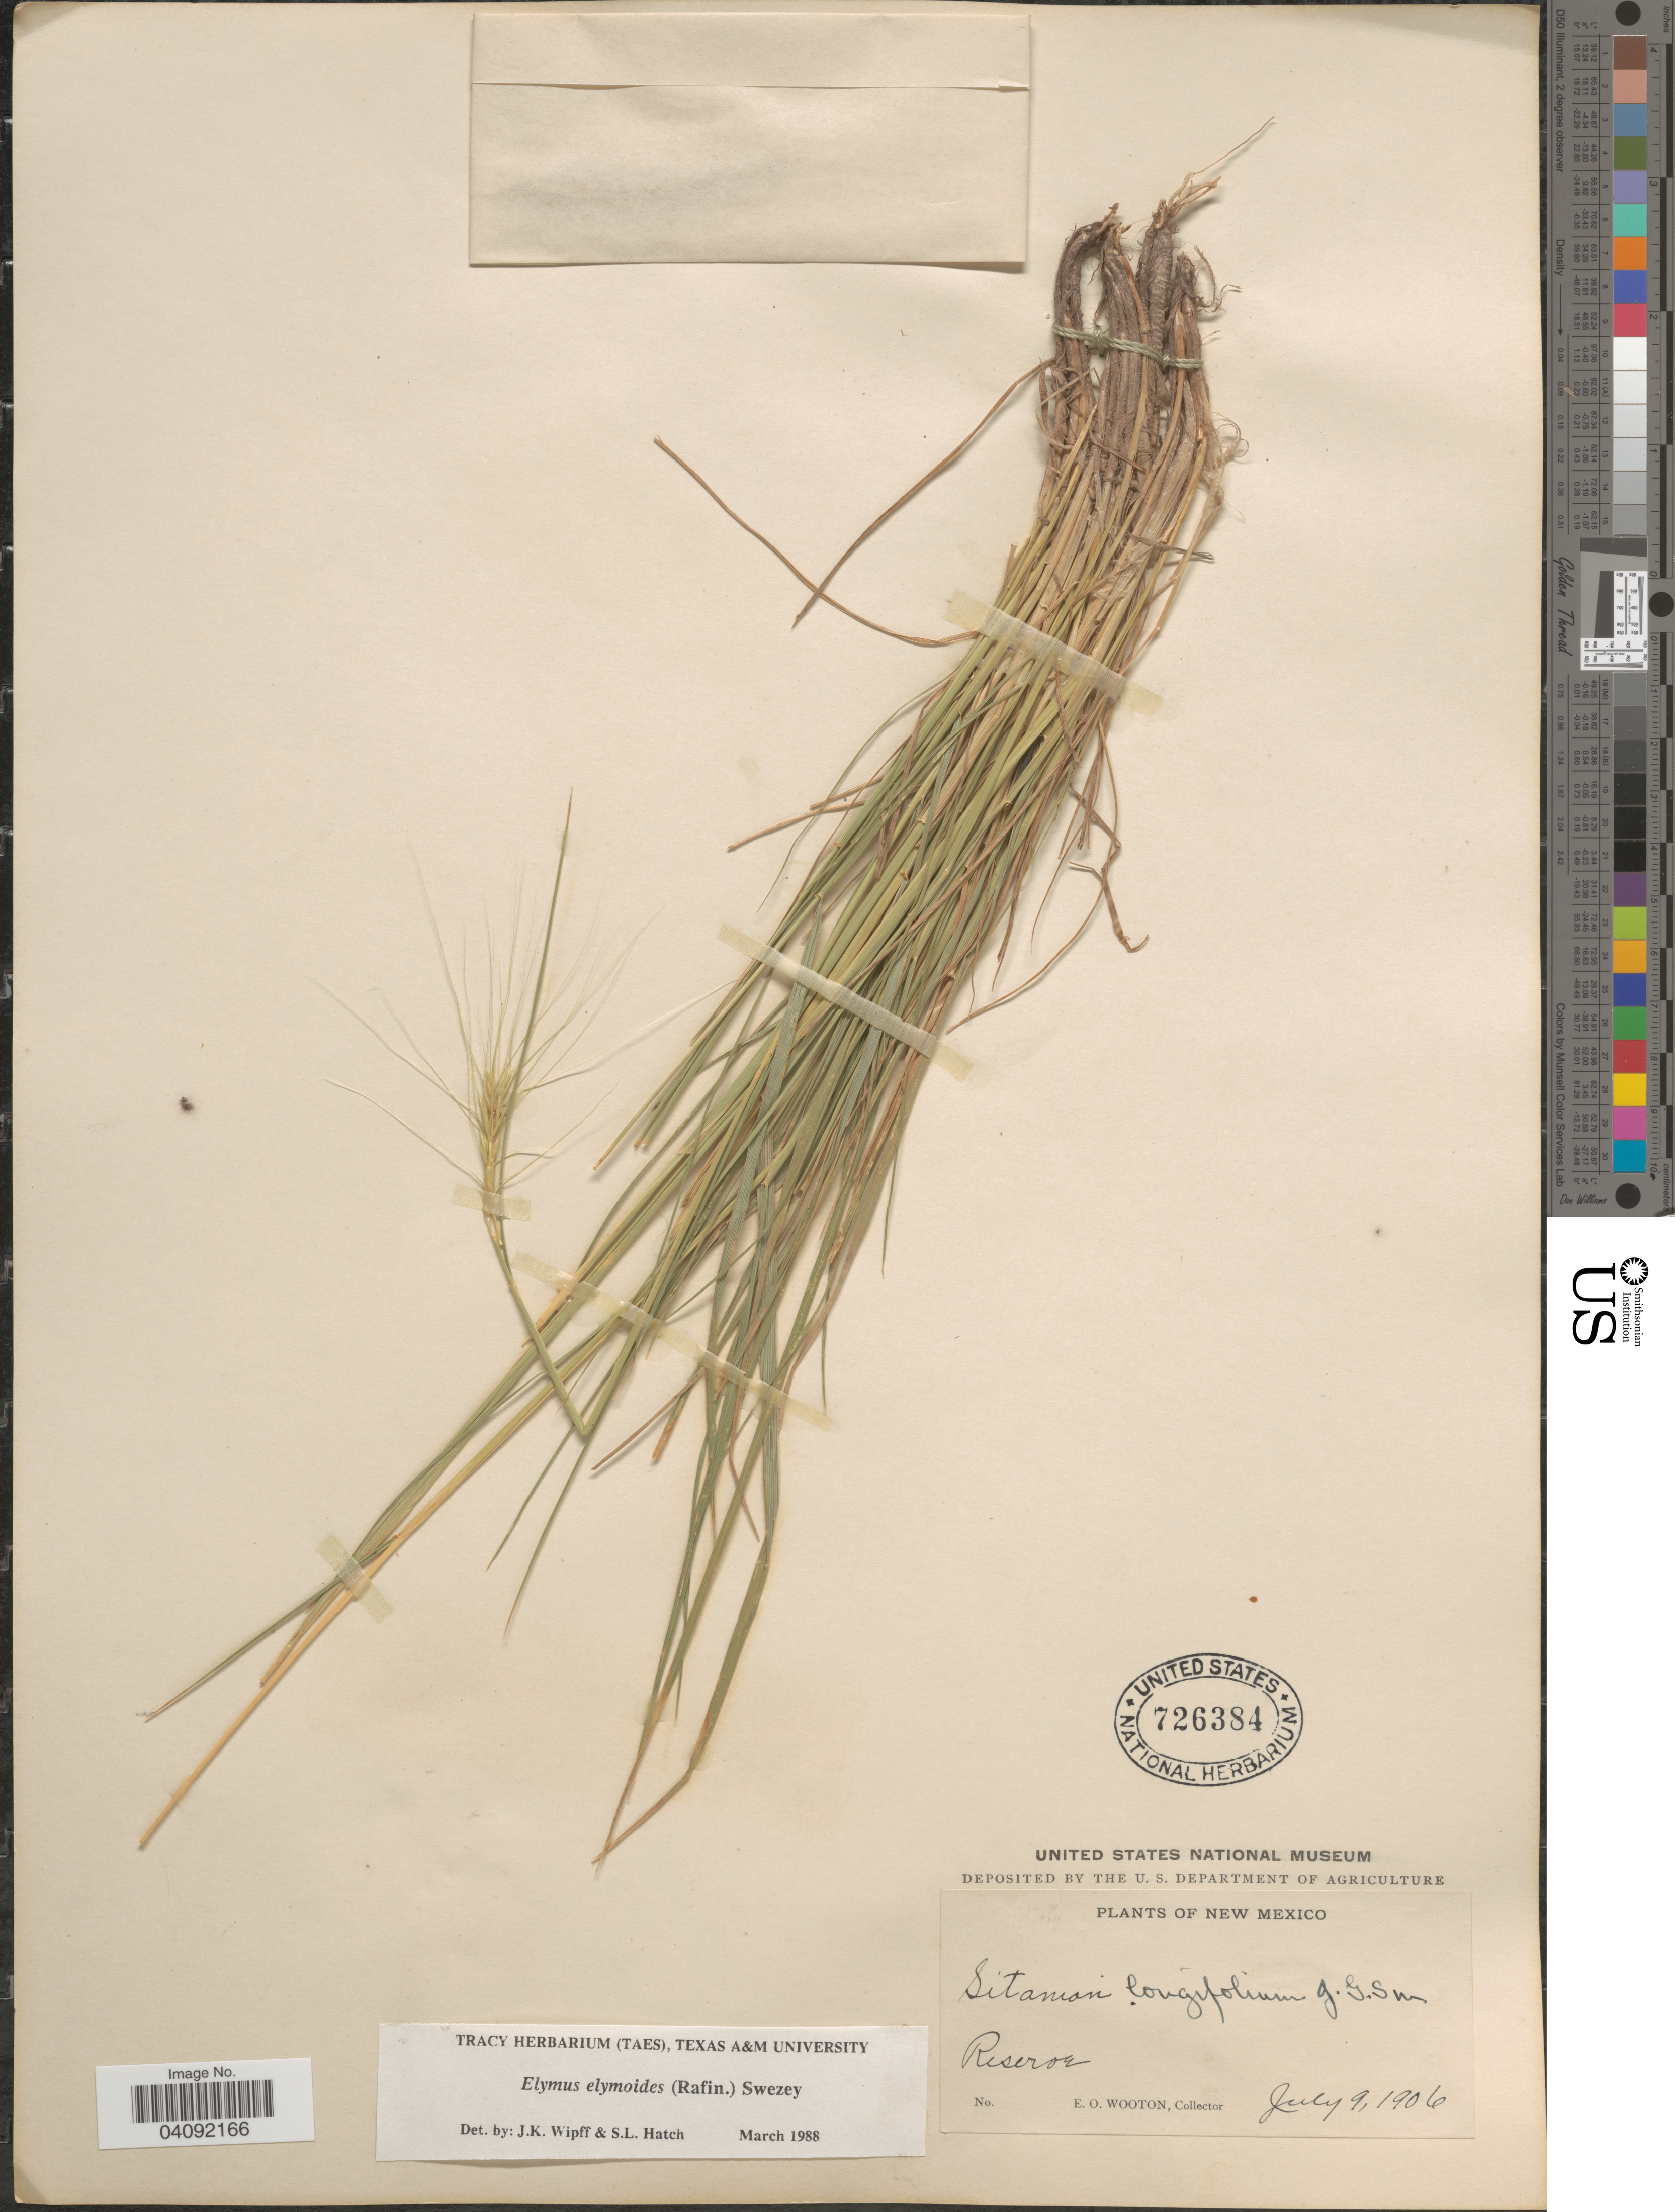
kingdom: Plantae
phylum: Tracheophyta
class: Liliopsida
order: Poales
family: Poaceae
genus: Elymus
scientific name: Elymus elymoides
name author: (Raf.) Swezey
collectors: E. O. Wooton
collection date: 1906-07-09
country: United States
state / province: New Mexico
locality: Reserve.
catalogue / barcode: US 726384